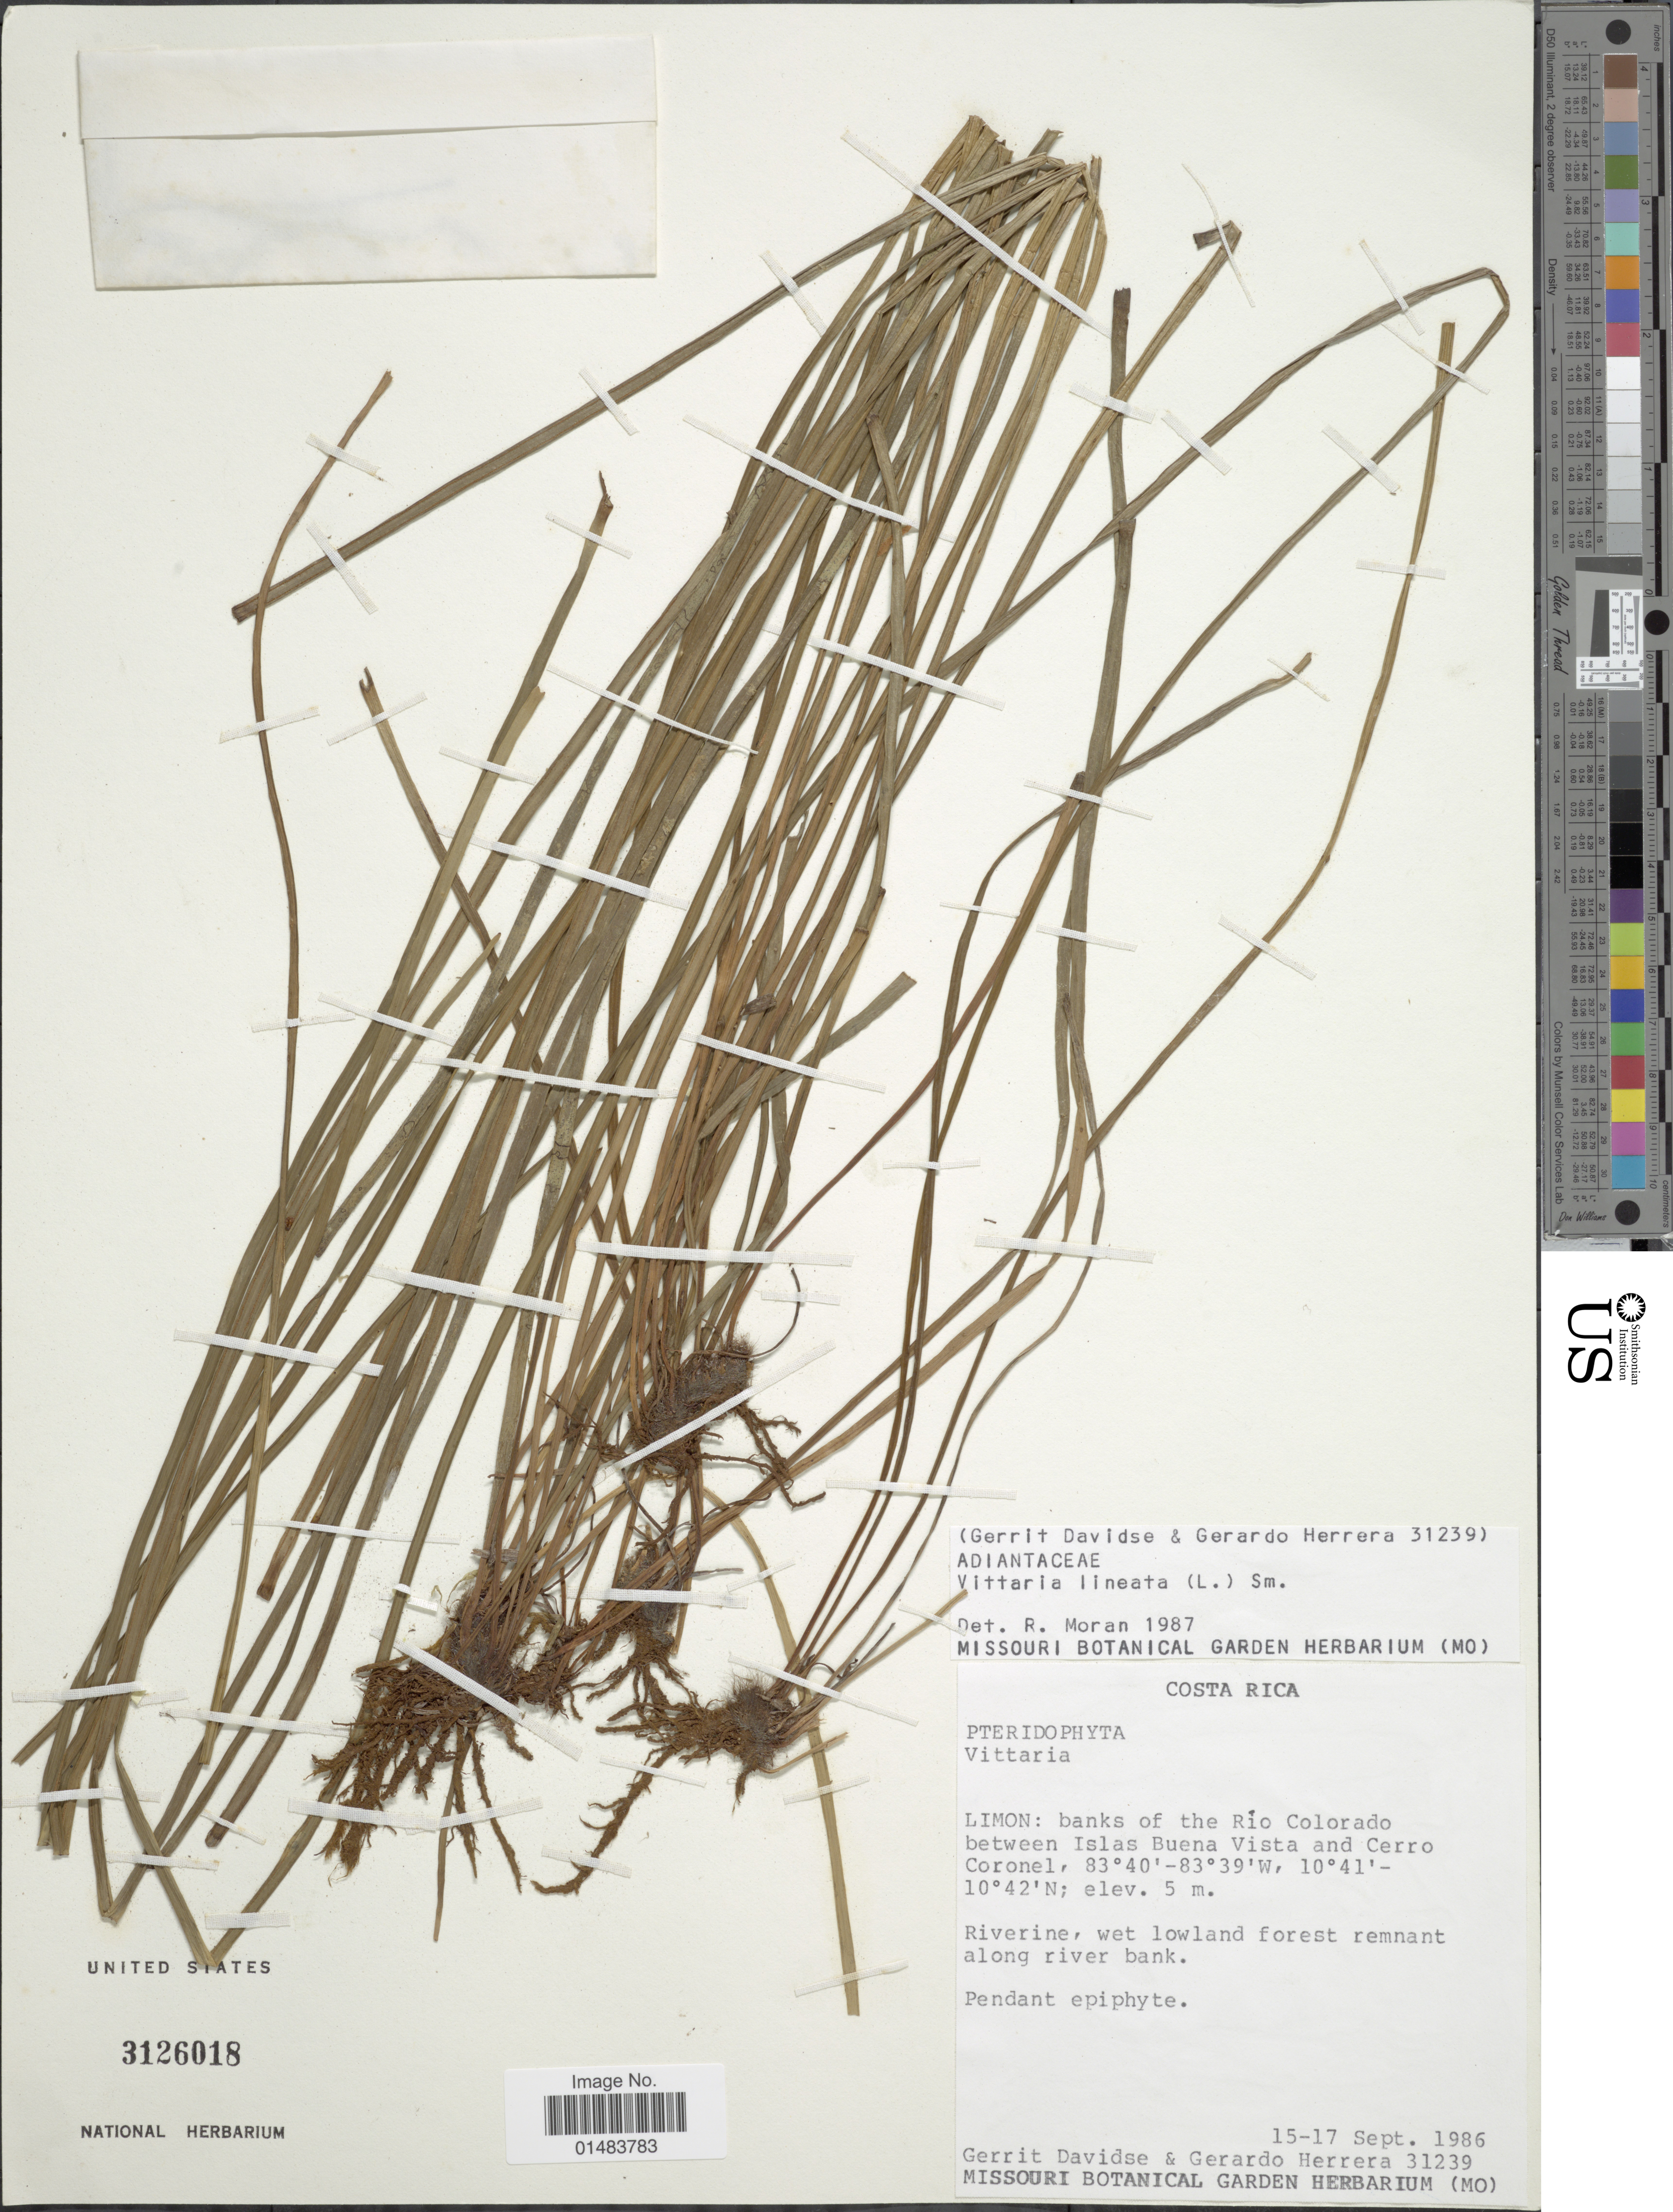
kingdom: Plantae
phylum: Tracheophyta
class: Polypodiopsida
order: Polypodiales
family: Pteridaceae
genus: Vittaria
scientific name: Vittaria lineata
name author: (L.) Sm.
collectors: G. Davidse & G. Herrera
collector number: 31239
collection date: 1986-09-15/1986-09-17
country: Costa Rica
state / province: Limón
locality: Banks of the Rio Colorado between Islas Buena Vista and Cerro Coronel, Riverine, wet lowland forest remnant along river bank, pendant epiphyte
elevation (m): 5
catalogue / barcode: US 3126018